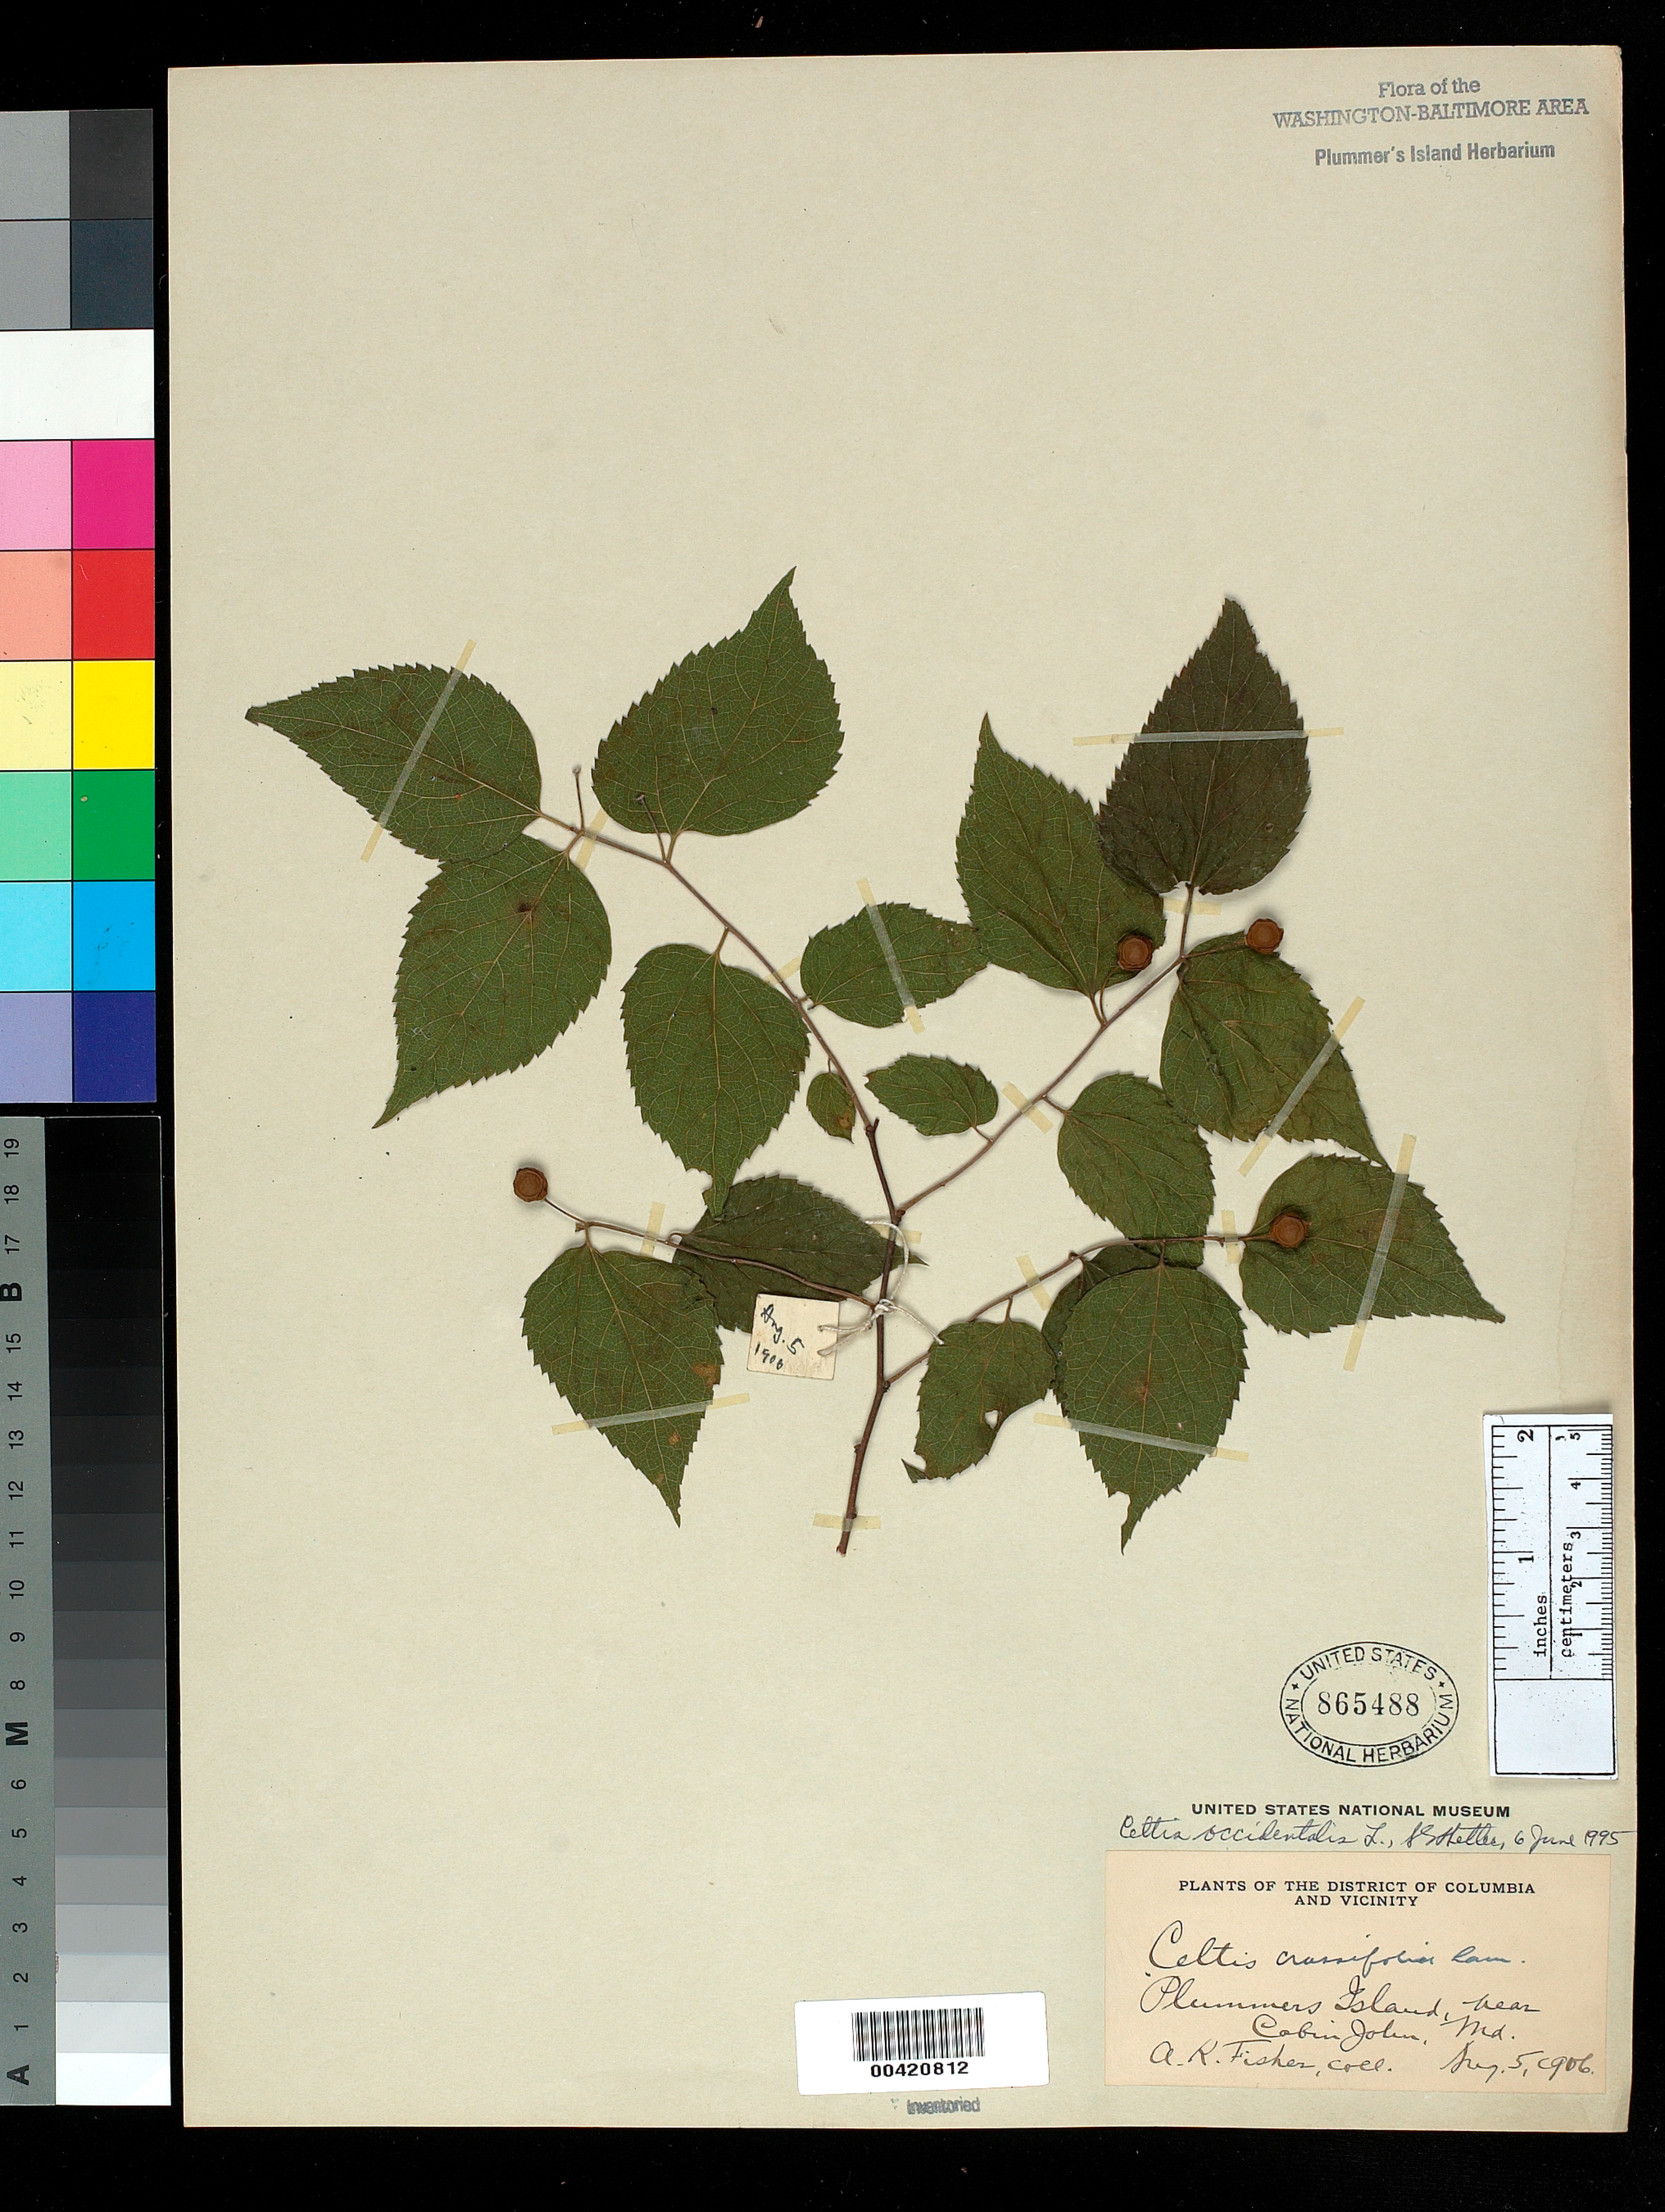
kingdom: Plantae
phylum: Tracheophyta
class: Magnoliopsida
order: Rosales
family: Cannabaceae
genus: Celtis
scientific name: Celtis occidentalis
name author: L.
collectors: A. K. Fisher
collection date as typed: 05 Aug 1906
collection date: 1906-08-05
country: United States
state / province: Maryland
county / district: Montgomery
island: Plummers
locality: Plummer's Island C. & O. Canal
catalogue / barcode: US 865488